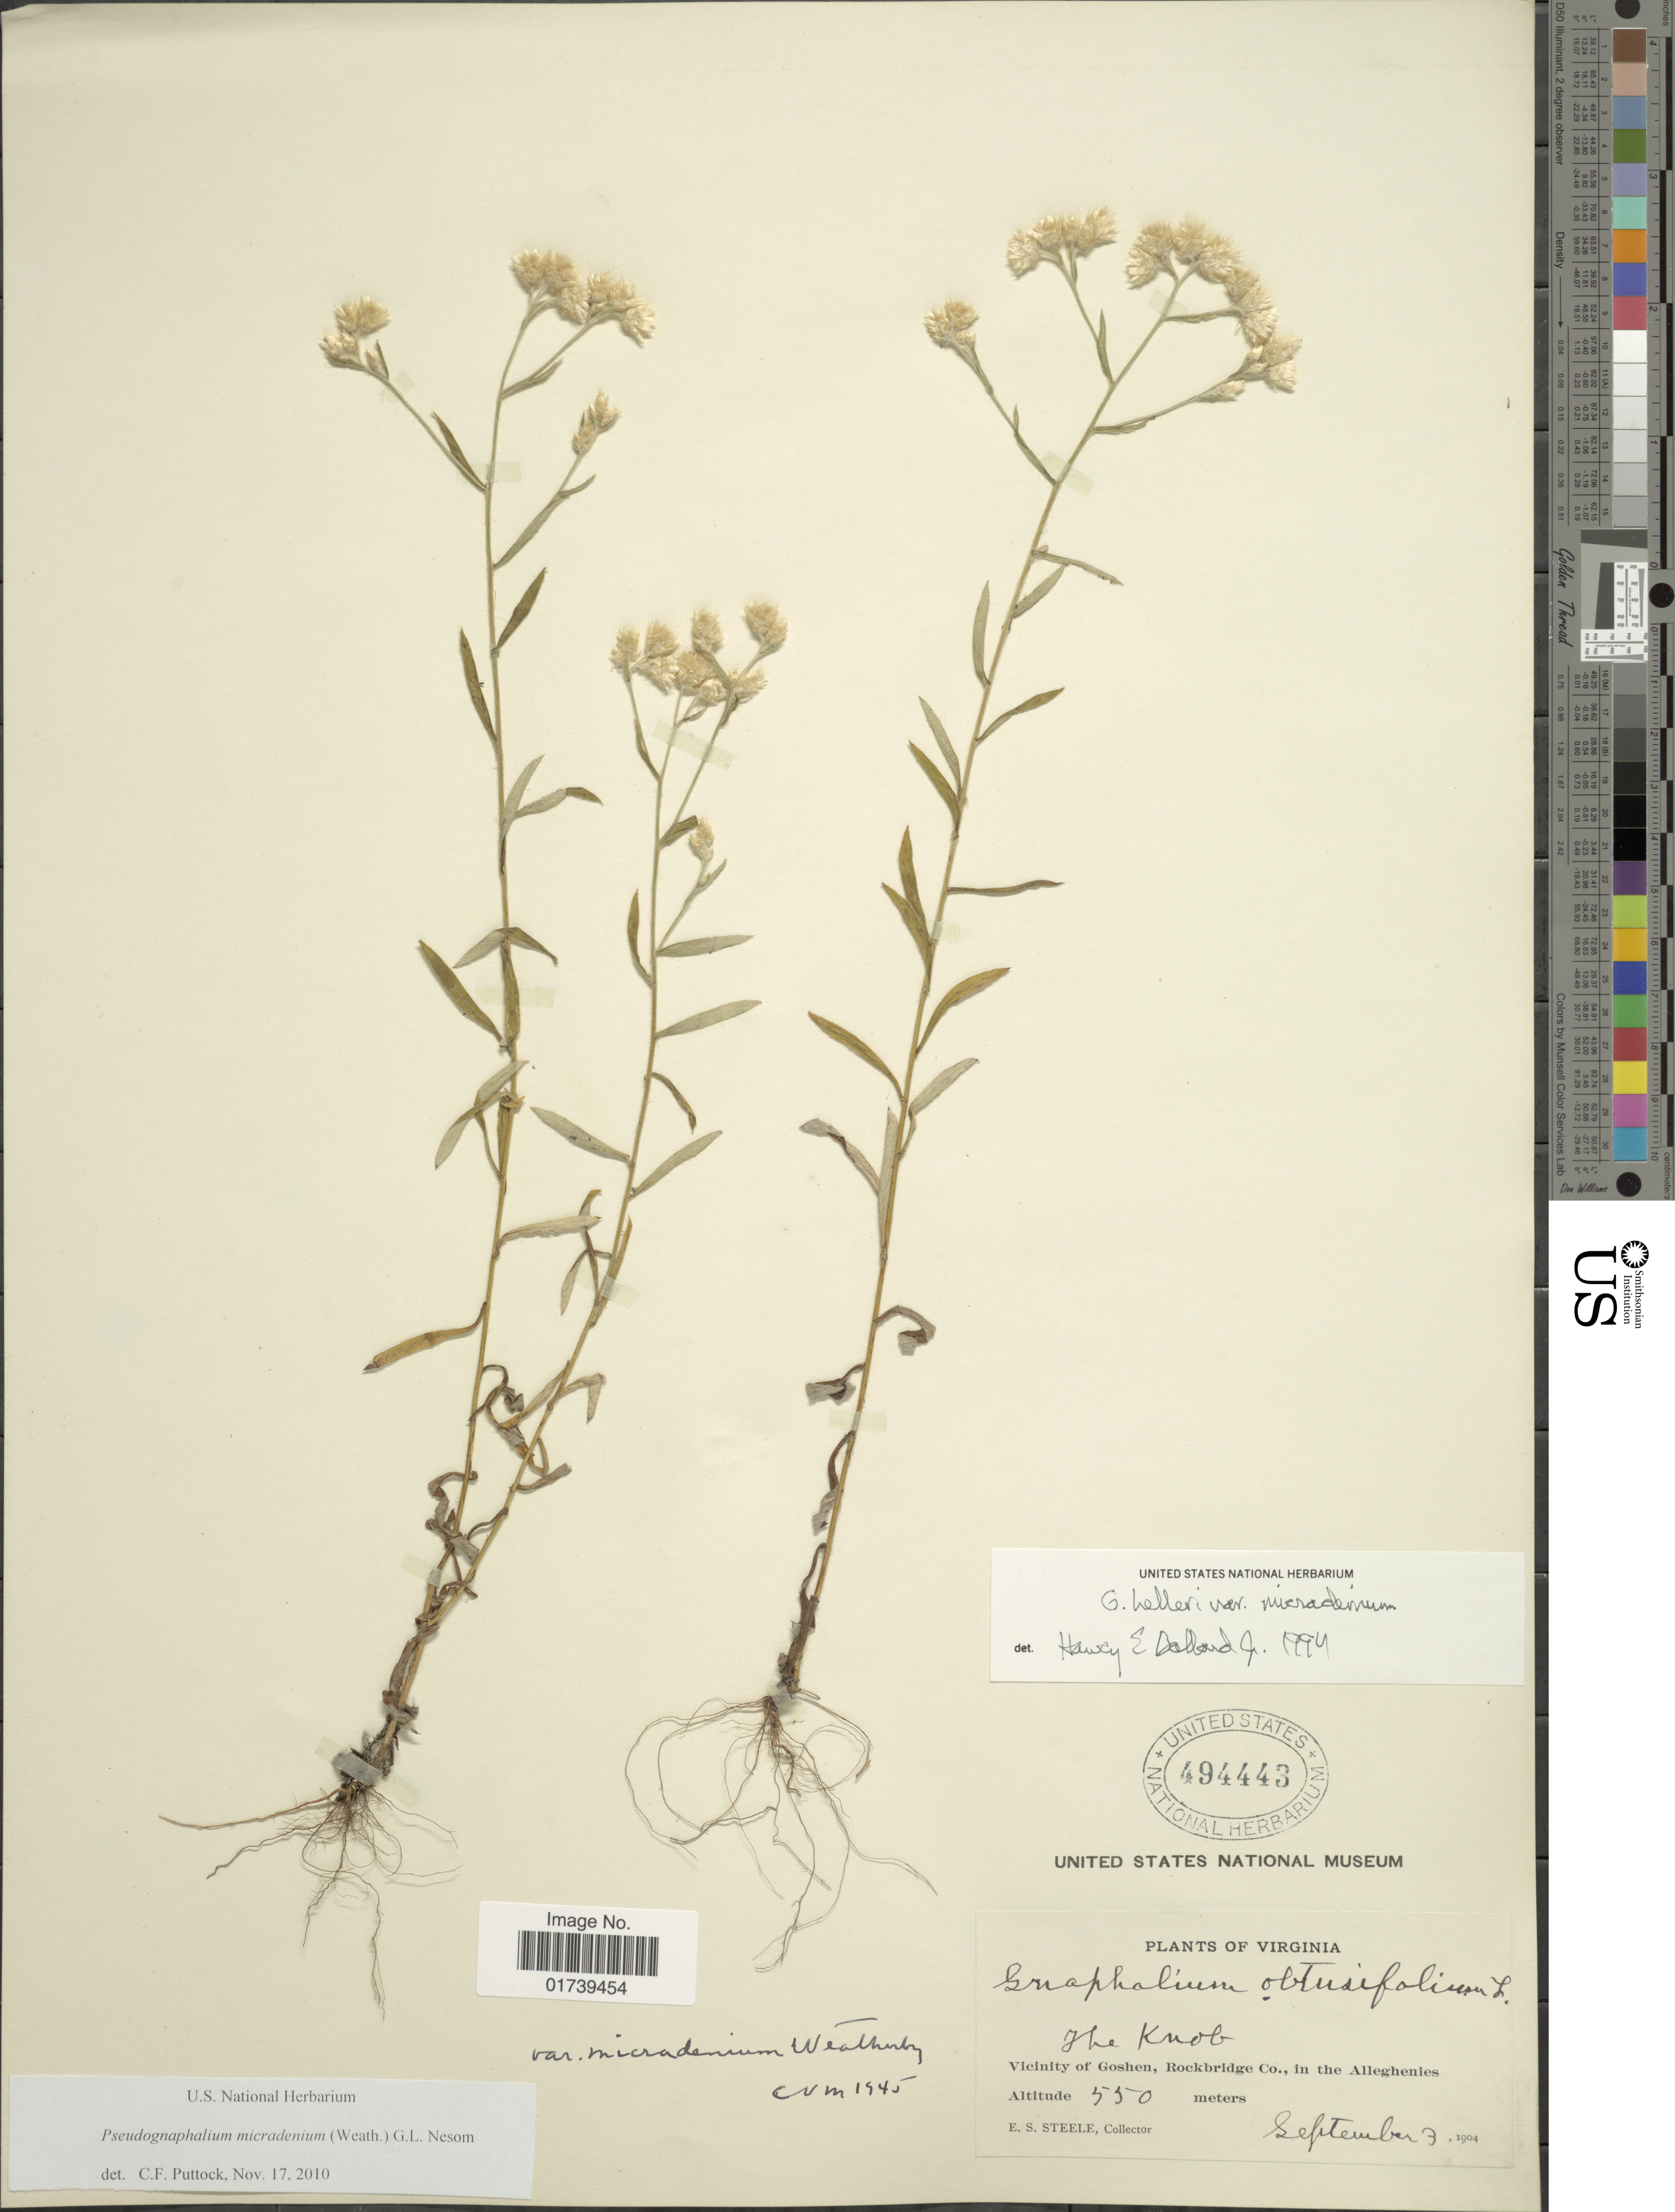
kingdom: Plantae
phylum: Tracheophyta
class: Magnoliopsida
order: Asterales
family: Asteraceae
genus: Pseudognaphalium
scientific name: Pseudognaphalium micradenium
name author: (Weath.) G.L. Nesom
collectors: E. Steele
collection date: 1904-09-03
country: United States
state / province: Virginia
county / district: Rockbridge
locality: Vicinity of Goshen, Rockbridge Co.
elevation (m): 550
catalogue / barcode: US 494443